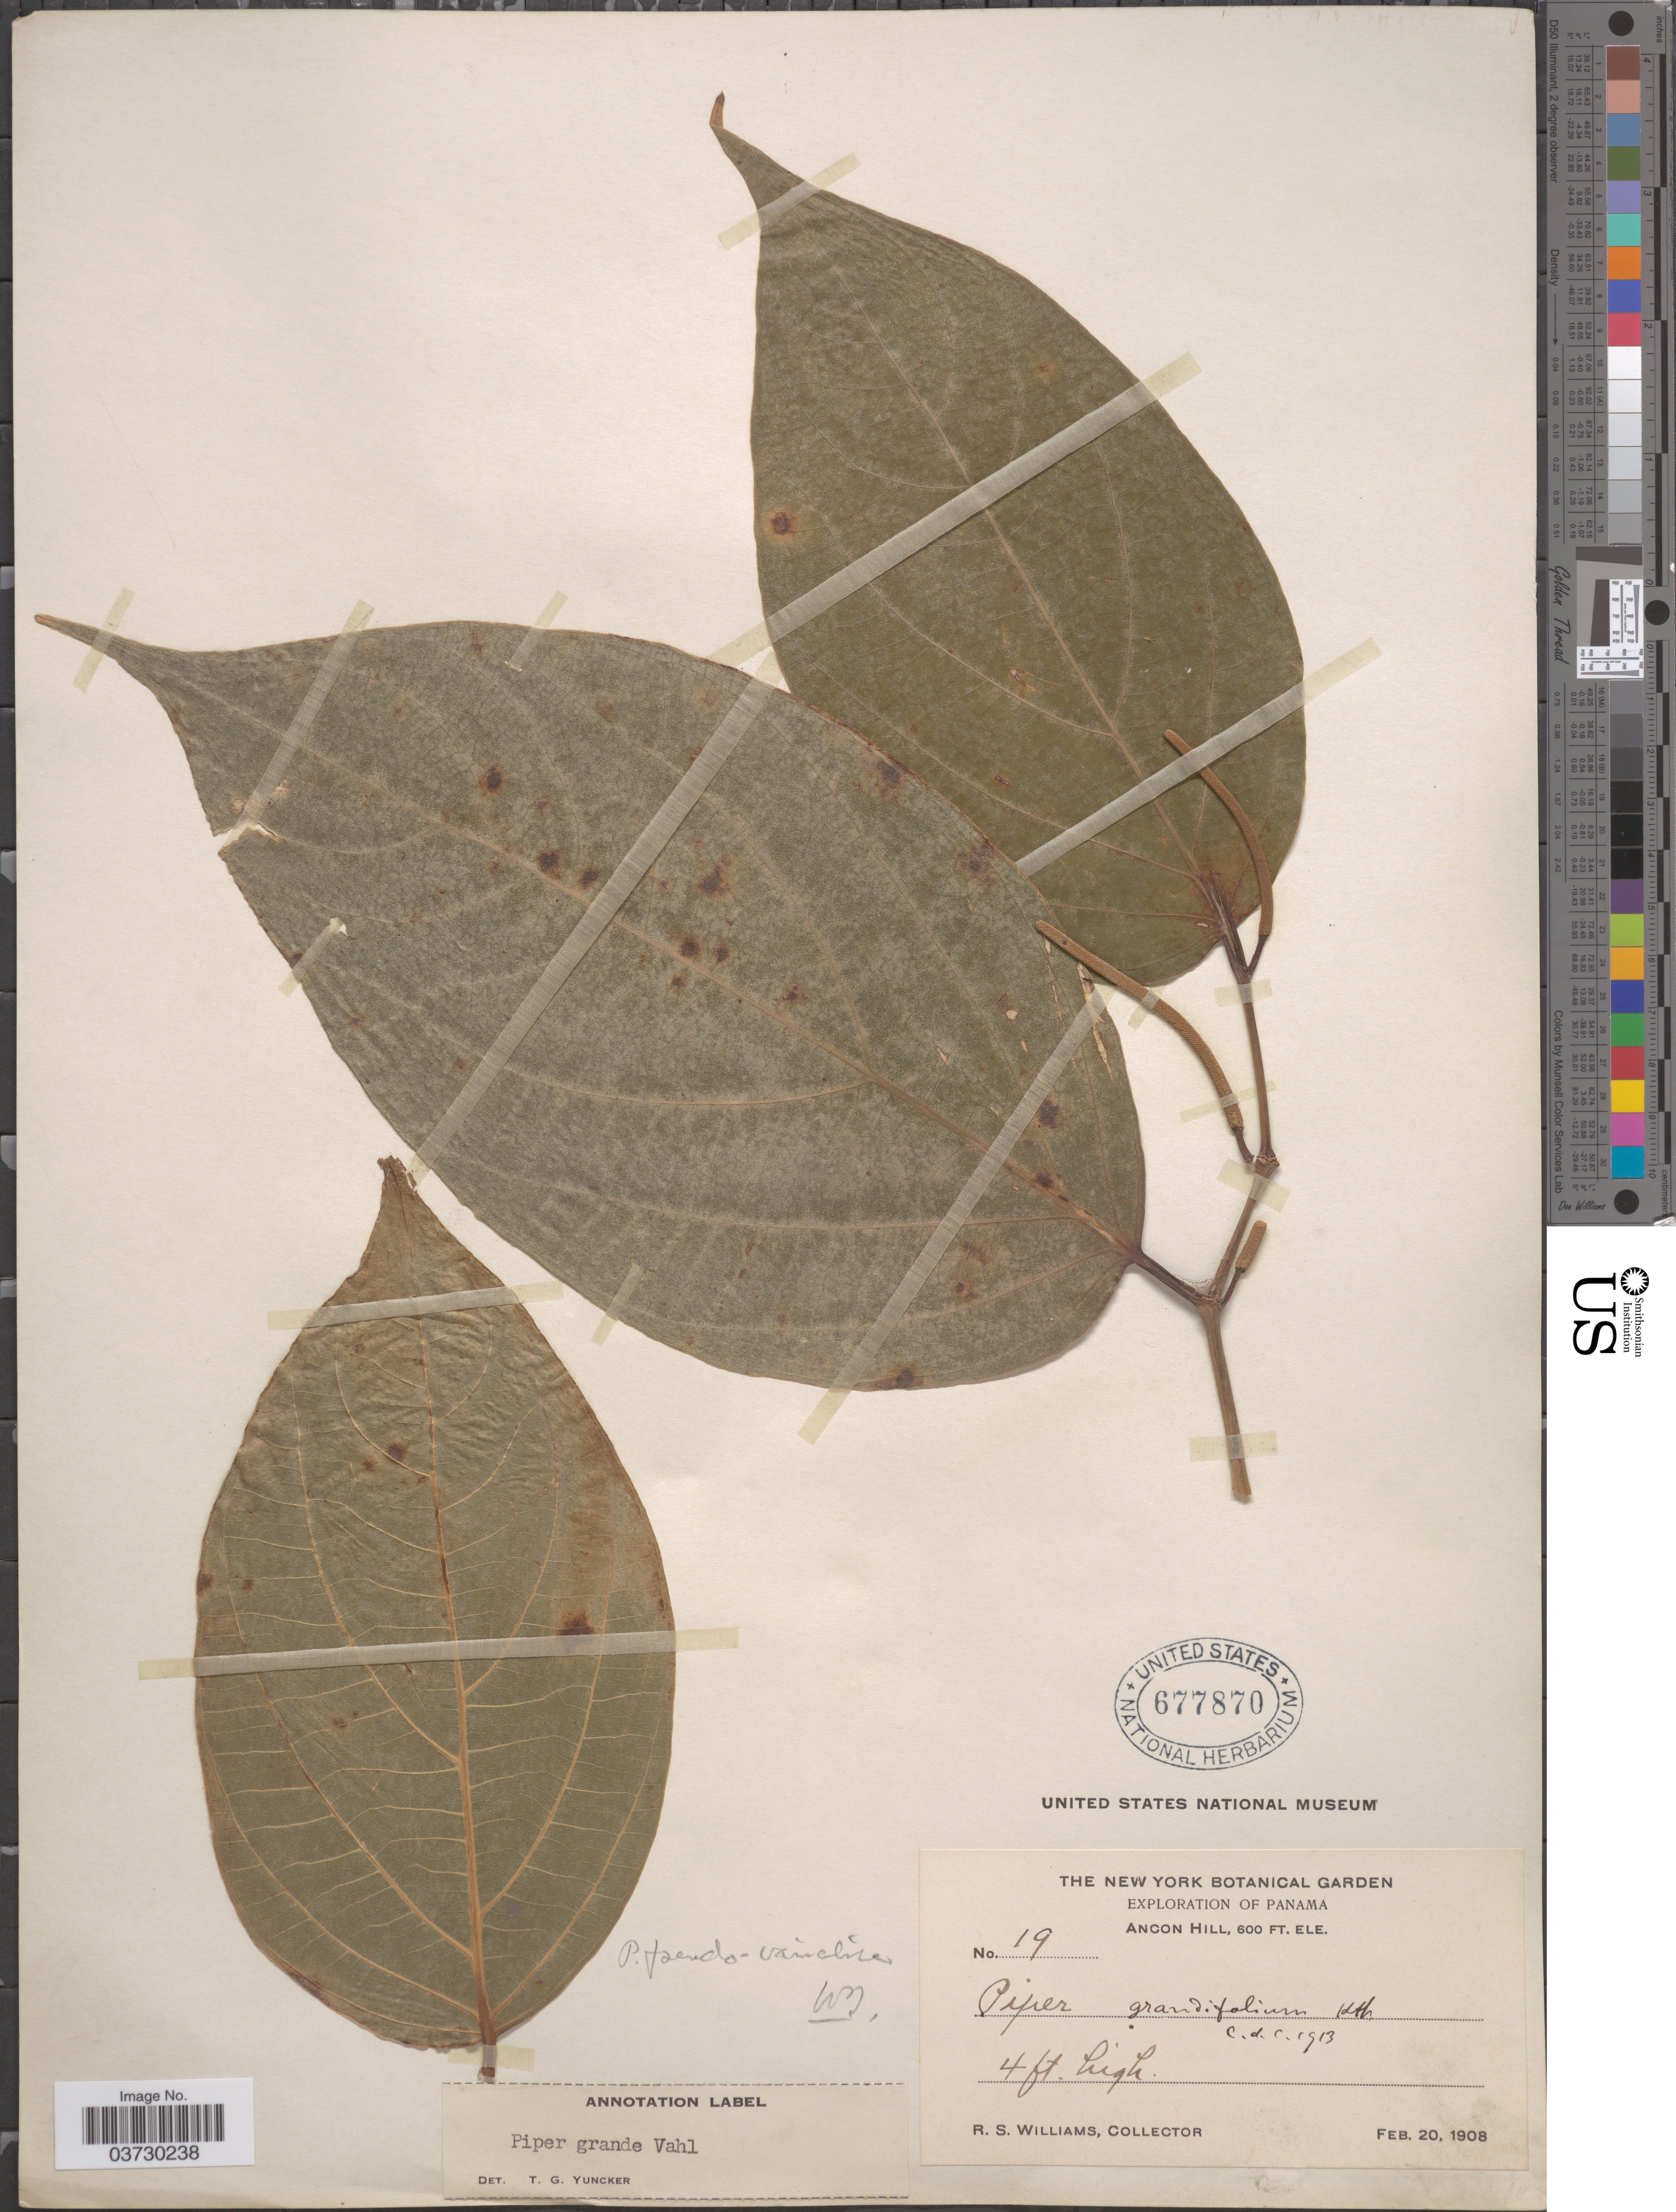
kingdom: Plantae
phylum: Tracheophyta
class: Magnoliopsida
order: Piperales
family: Piperaceae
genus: Piper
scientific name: Piper grande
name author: Vahl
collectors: R. S. Williams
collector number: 19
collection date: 1908-02-20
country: Panama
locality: Ancon Hill.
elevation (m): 183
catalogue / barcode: US 677870